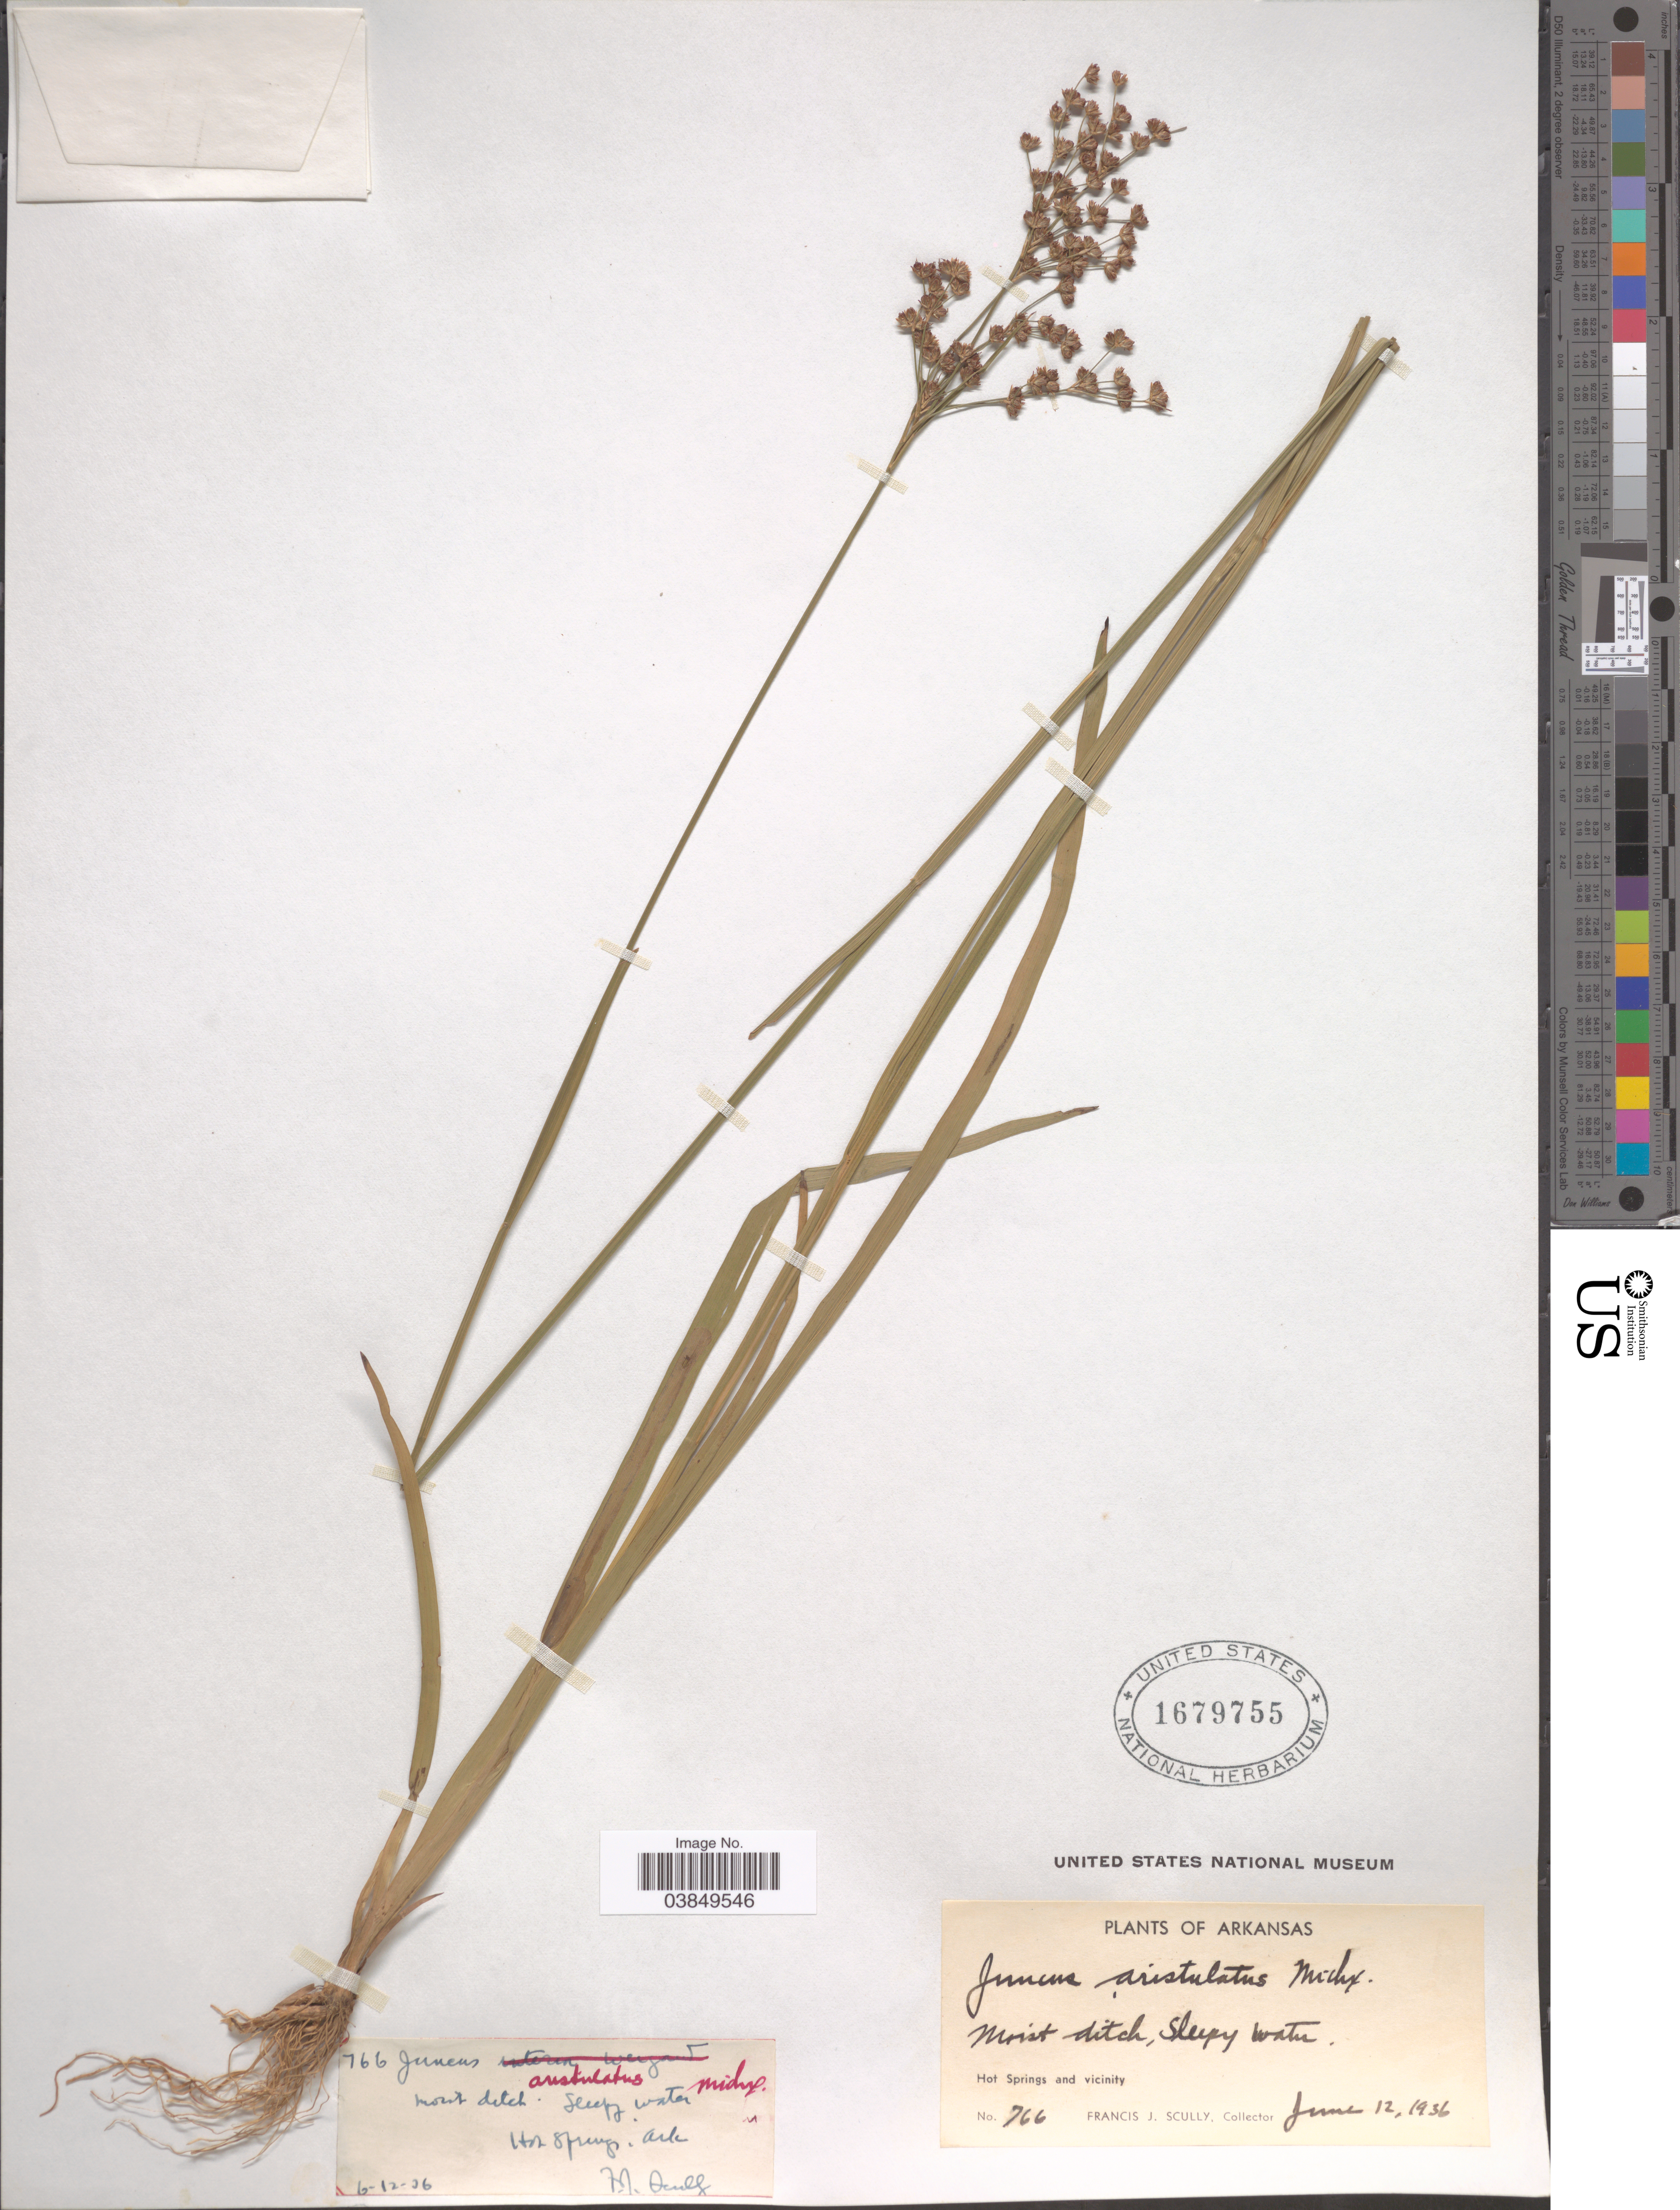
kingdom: Plantae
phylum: Tracheophyta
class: Liliopsida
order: Poales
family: Juncaceae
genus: Juncus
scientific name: Juncus aristulatus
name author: Michx.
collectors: F. J. Scully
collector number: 766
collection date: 1936-06-12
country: United States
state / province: Arkansas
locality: Sleepy Water. Hot Springs and vicinity.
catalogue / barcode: US 1679755